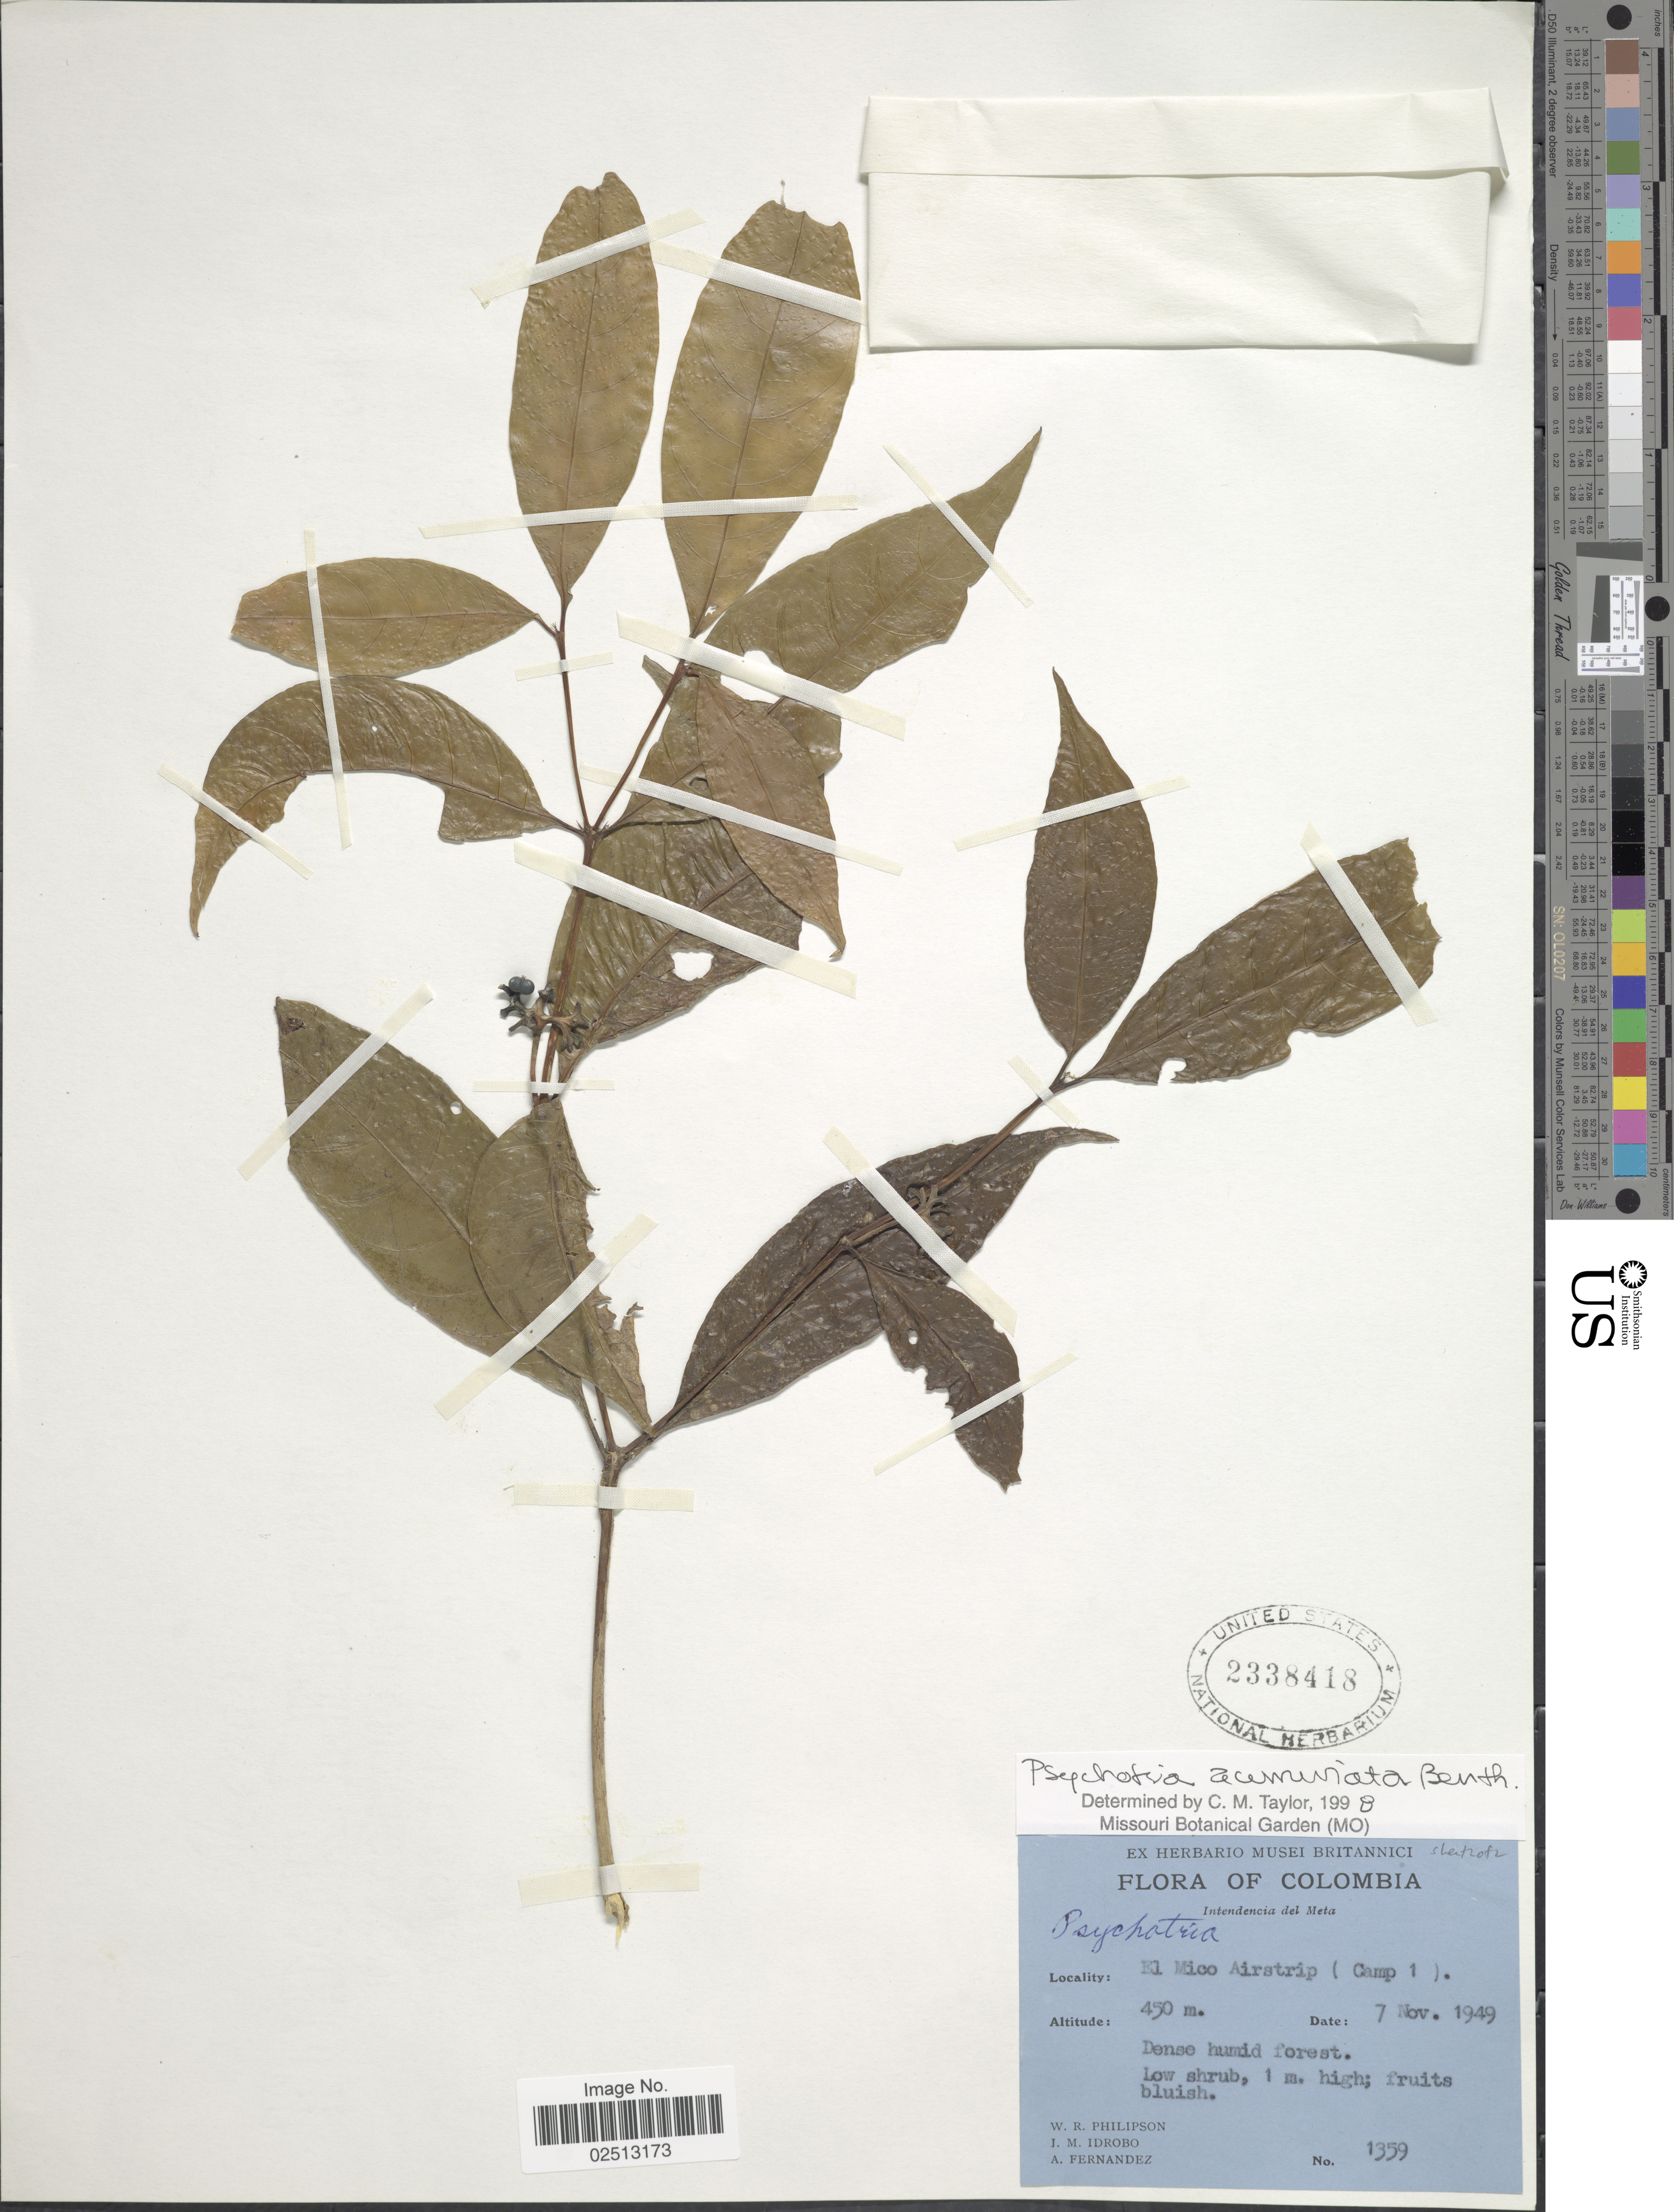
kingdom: Plantae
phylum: Tracheophyta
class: Magnoliopsida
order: Gentianales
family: Rubiaceae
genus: Psychotria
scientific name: Psychotria acuminata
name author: Benth.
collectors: W. R. Philipson, J. M. Idrobo & A. Fernandez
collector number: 1359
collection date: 1949-11-07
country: Colombia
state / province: Meta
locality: Intendencia del Meta. El Mico Airstrip (Camp 1).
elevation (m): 450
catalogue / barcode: US 2338418